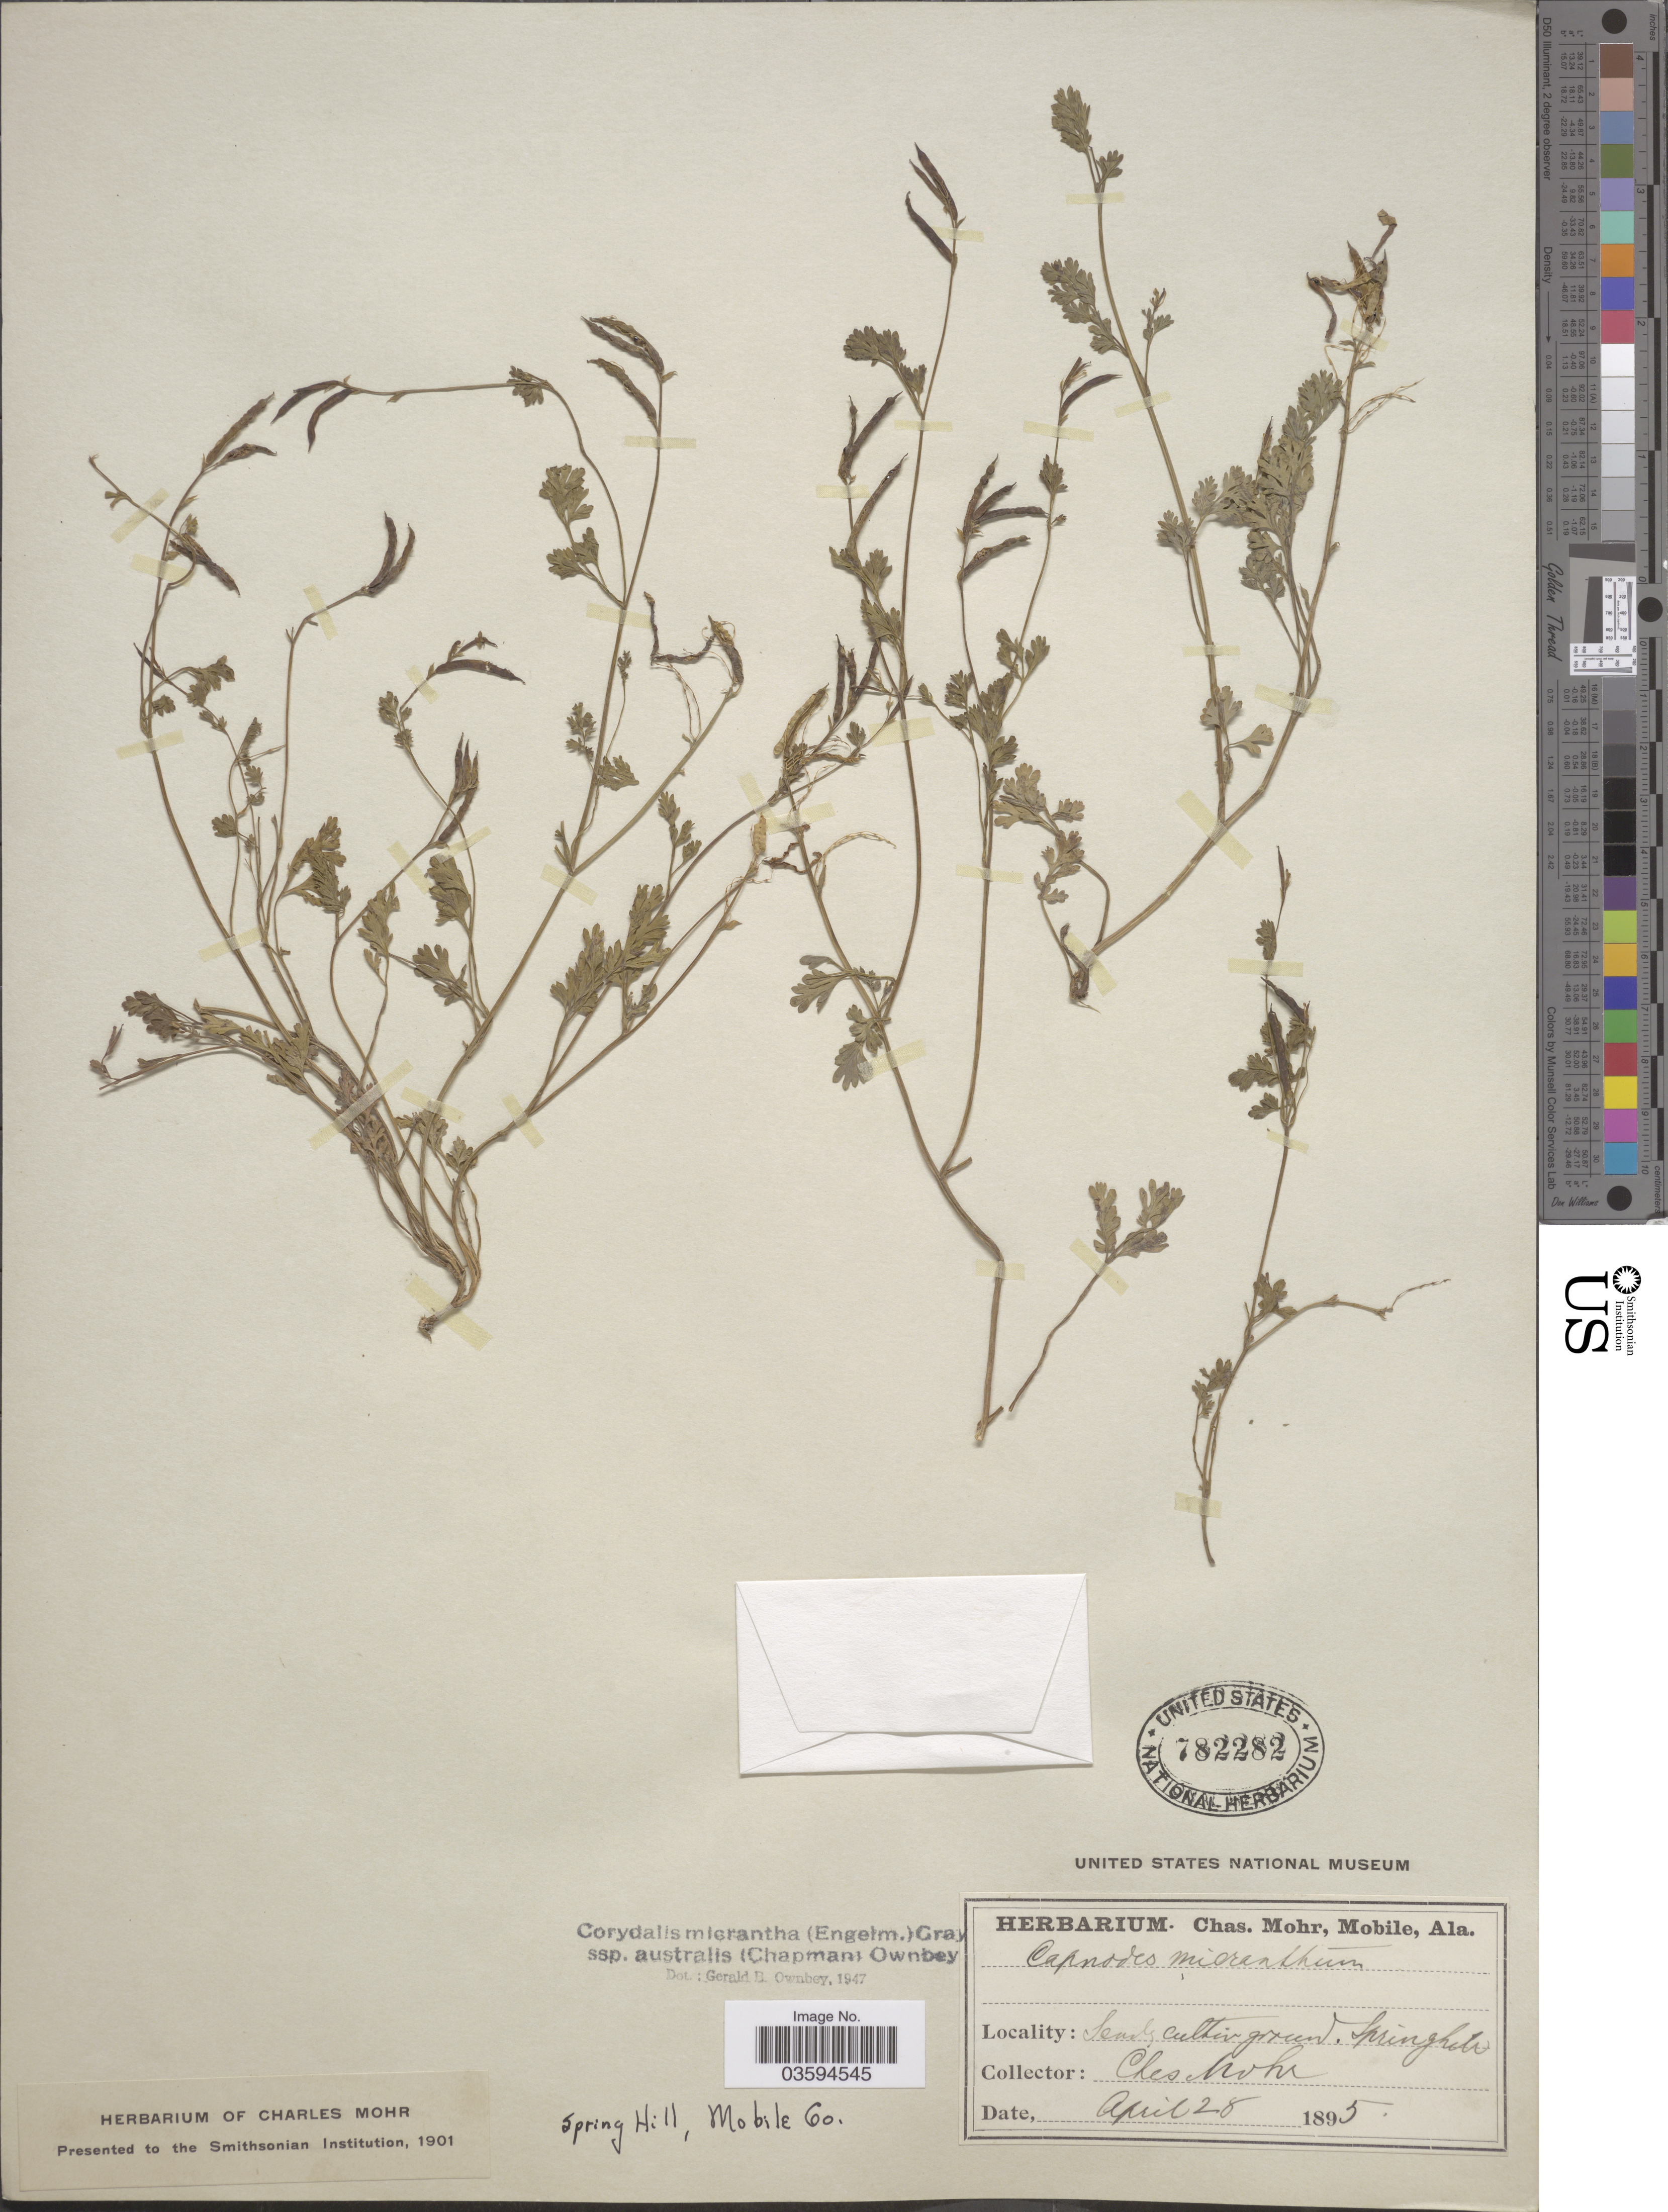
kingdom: Plantae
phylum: Tracheophyta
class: Magnoliopsida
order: Ranunculales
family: Papaveraceae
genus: Corydalis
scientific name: Corydalis micrantha subsp. australis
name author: (Chapm.) G.B. Ownbey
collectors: Mohr, C. T. (herbarium)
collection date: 1895-04-28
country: United States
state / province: Alabama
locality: Springhill. Mobile Co.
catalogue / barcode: US 782282